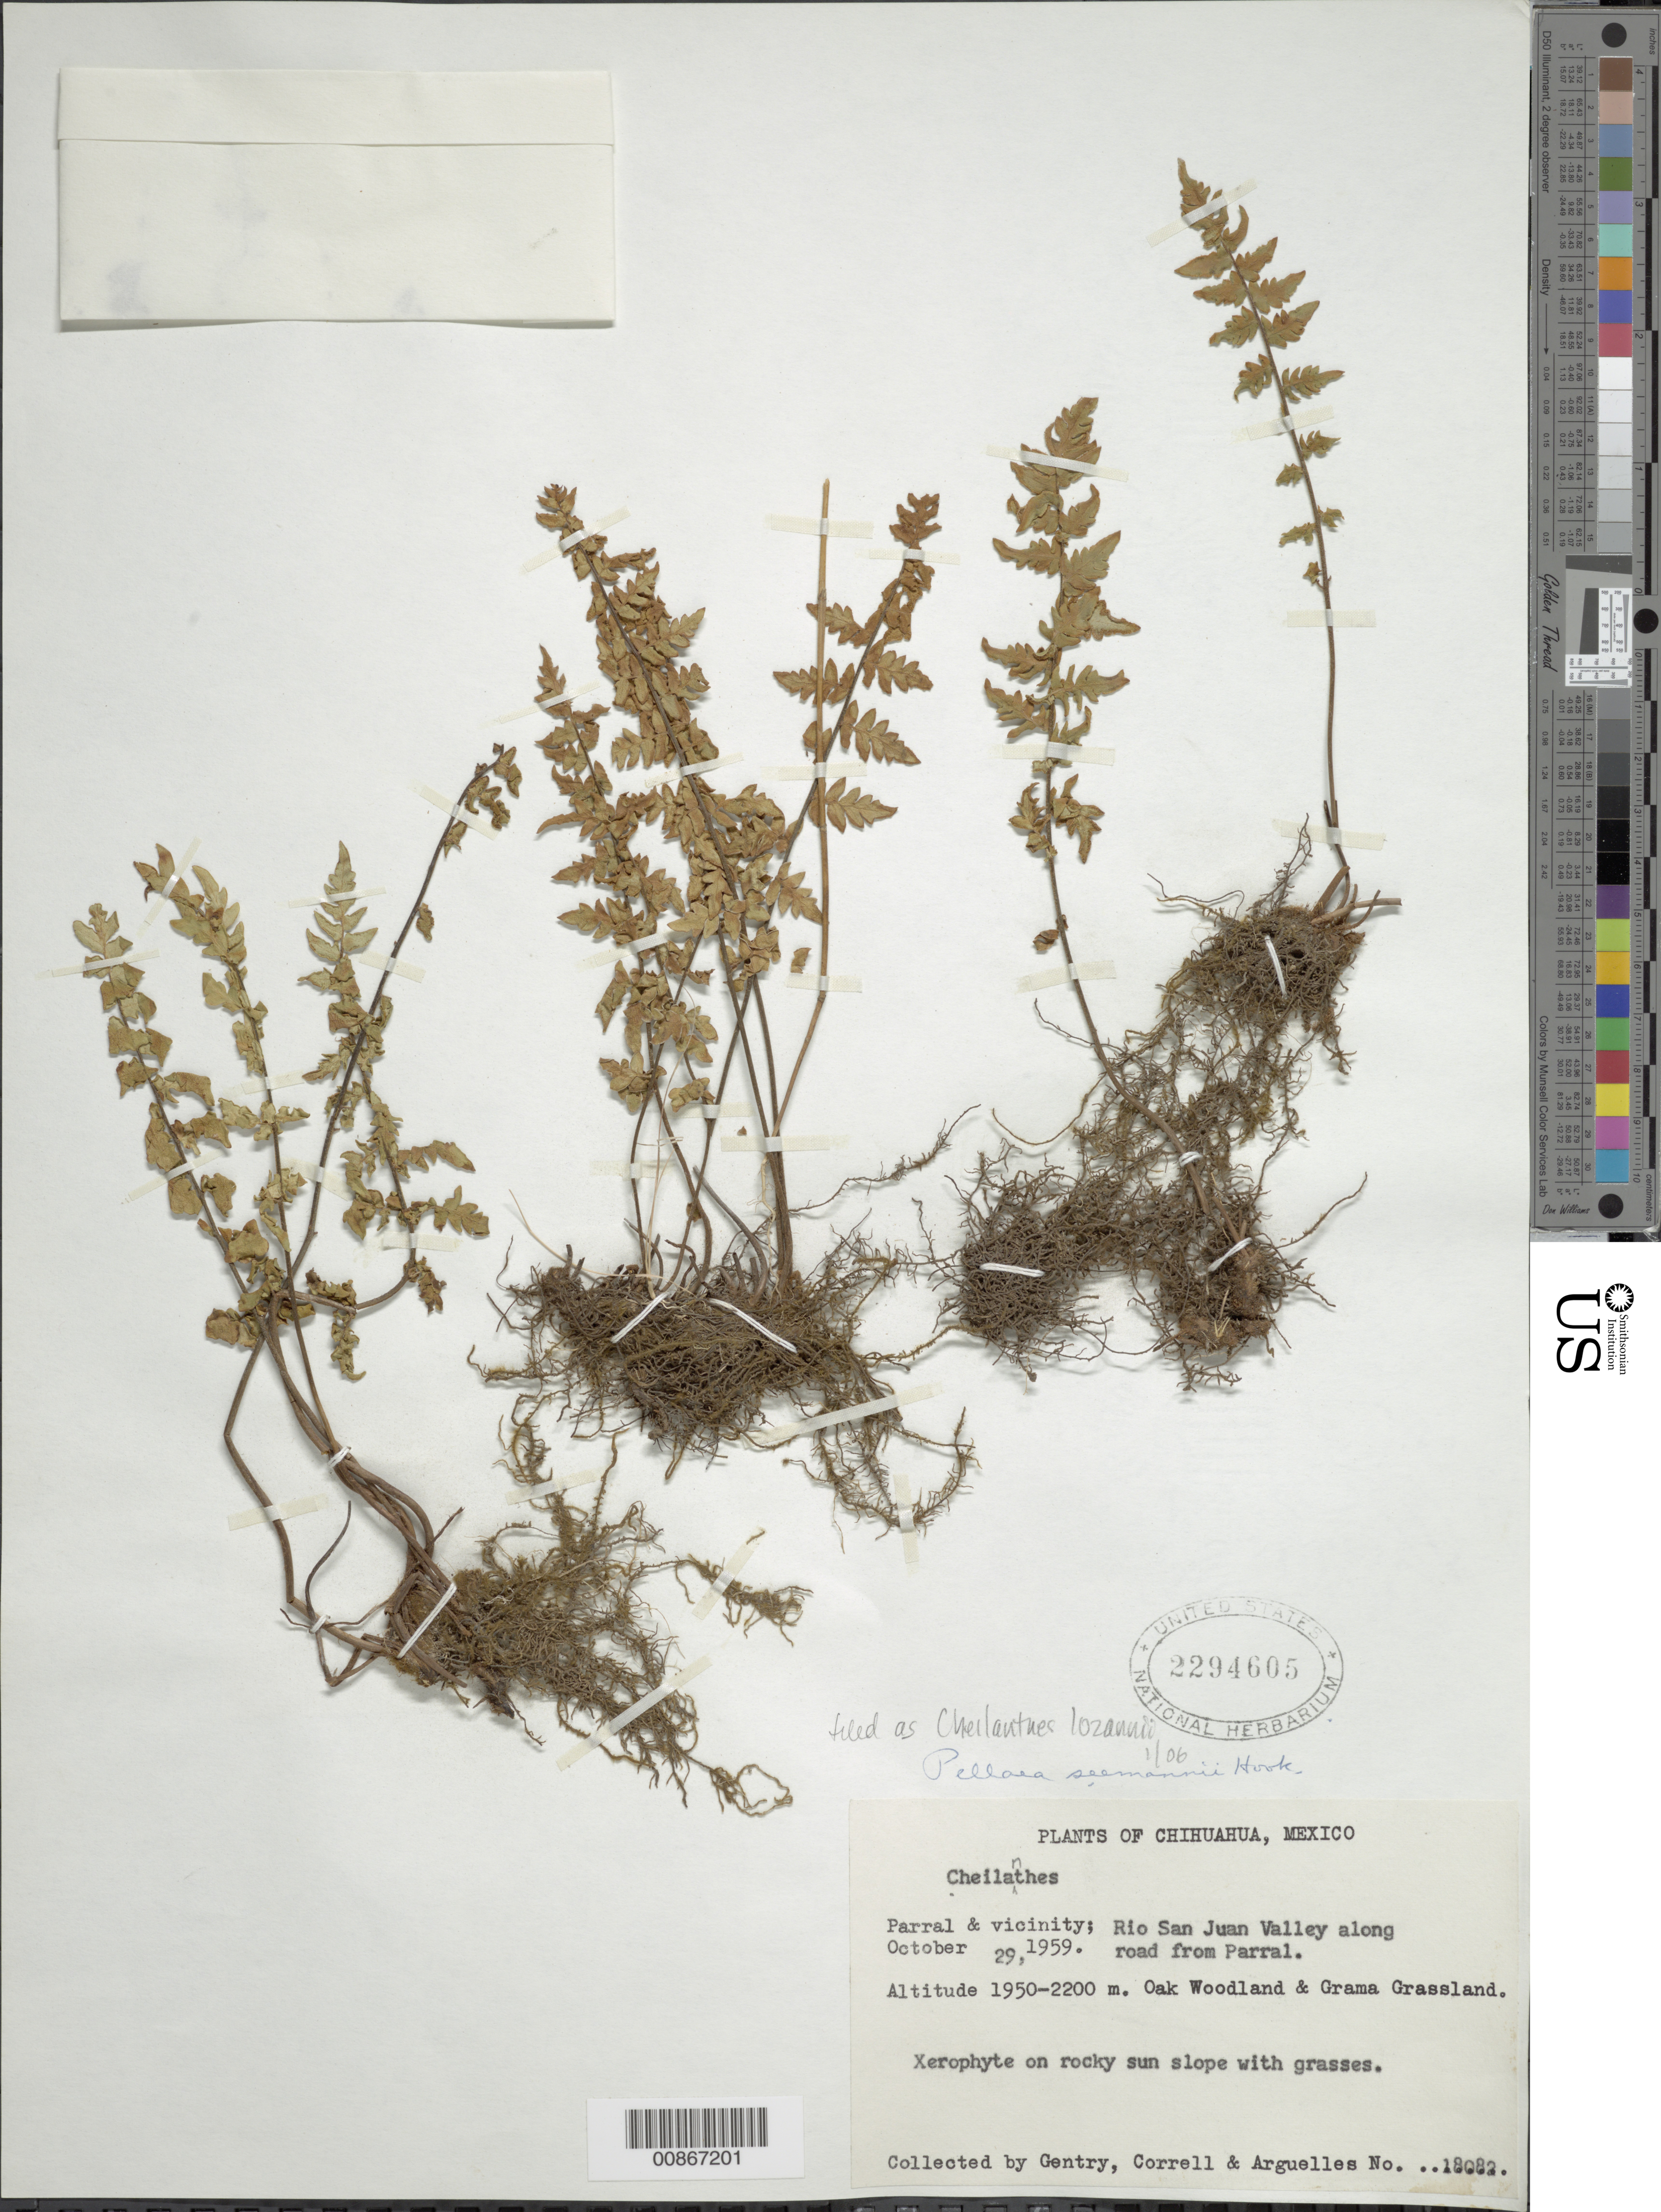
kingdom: Plantae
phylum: Tracheophyta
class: Polypodiopsida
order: Polypodiales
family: Pteridaceae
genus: Cheilanthes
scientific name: Cheilanthes lozanii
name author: (Maxon) R.M. Tryon & A.F. Tryon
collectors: Gentry, --, -- Correll & Arguelles, --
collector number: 18082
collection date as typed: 29 Oct 1959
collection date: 1959-10-29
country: Mexico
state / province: Chihuahua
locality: Parral & vicinity; Río San Juan. Valley along road from Parral.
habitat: Oak Woodland & Grama Grassland. Xerophyte on rocky sun slope with grasses.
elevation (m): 2200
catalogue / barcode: US 2294605